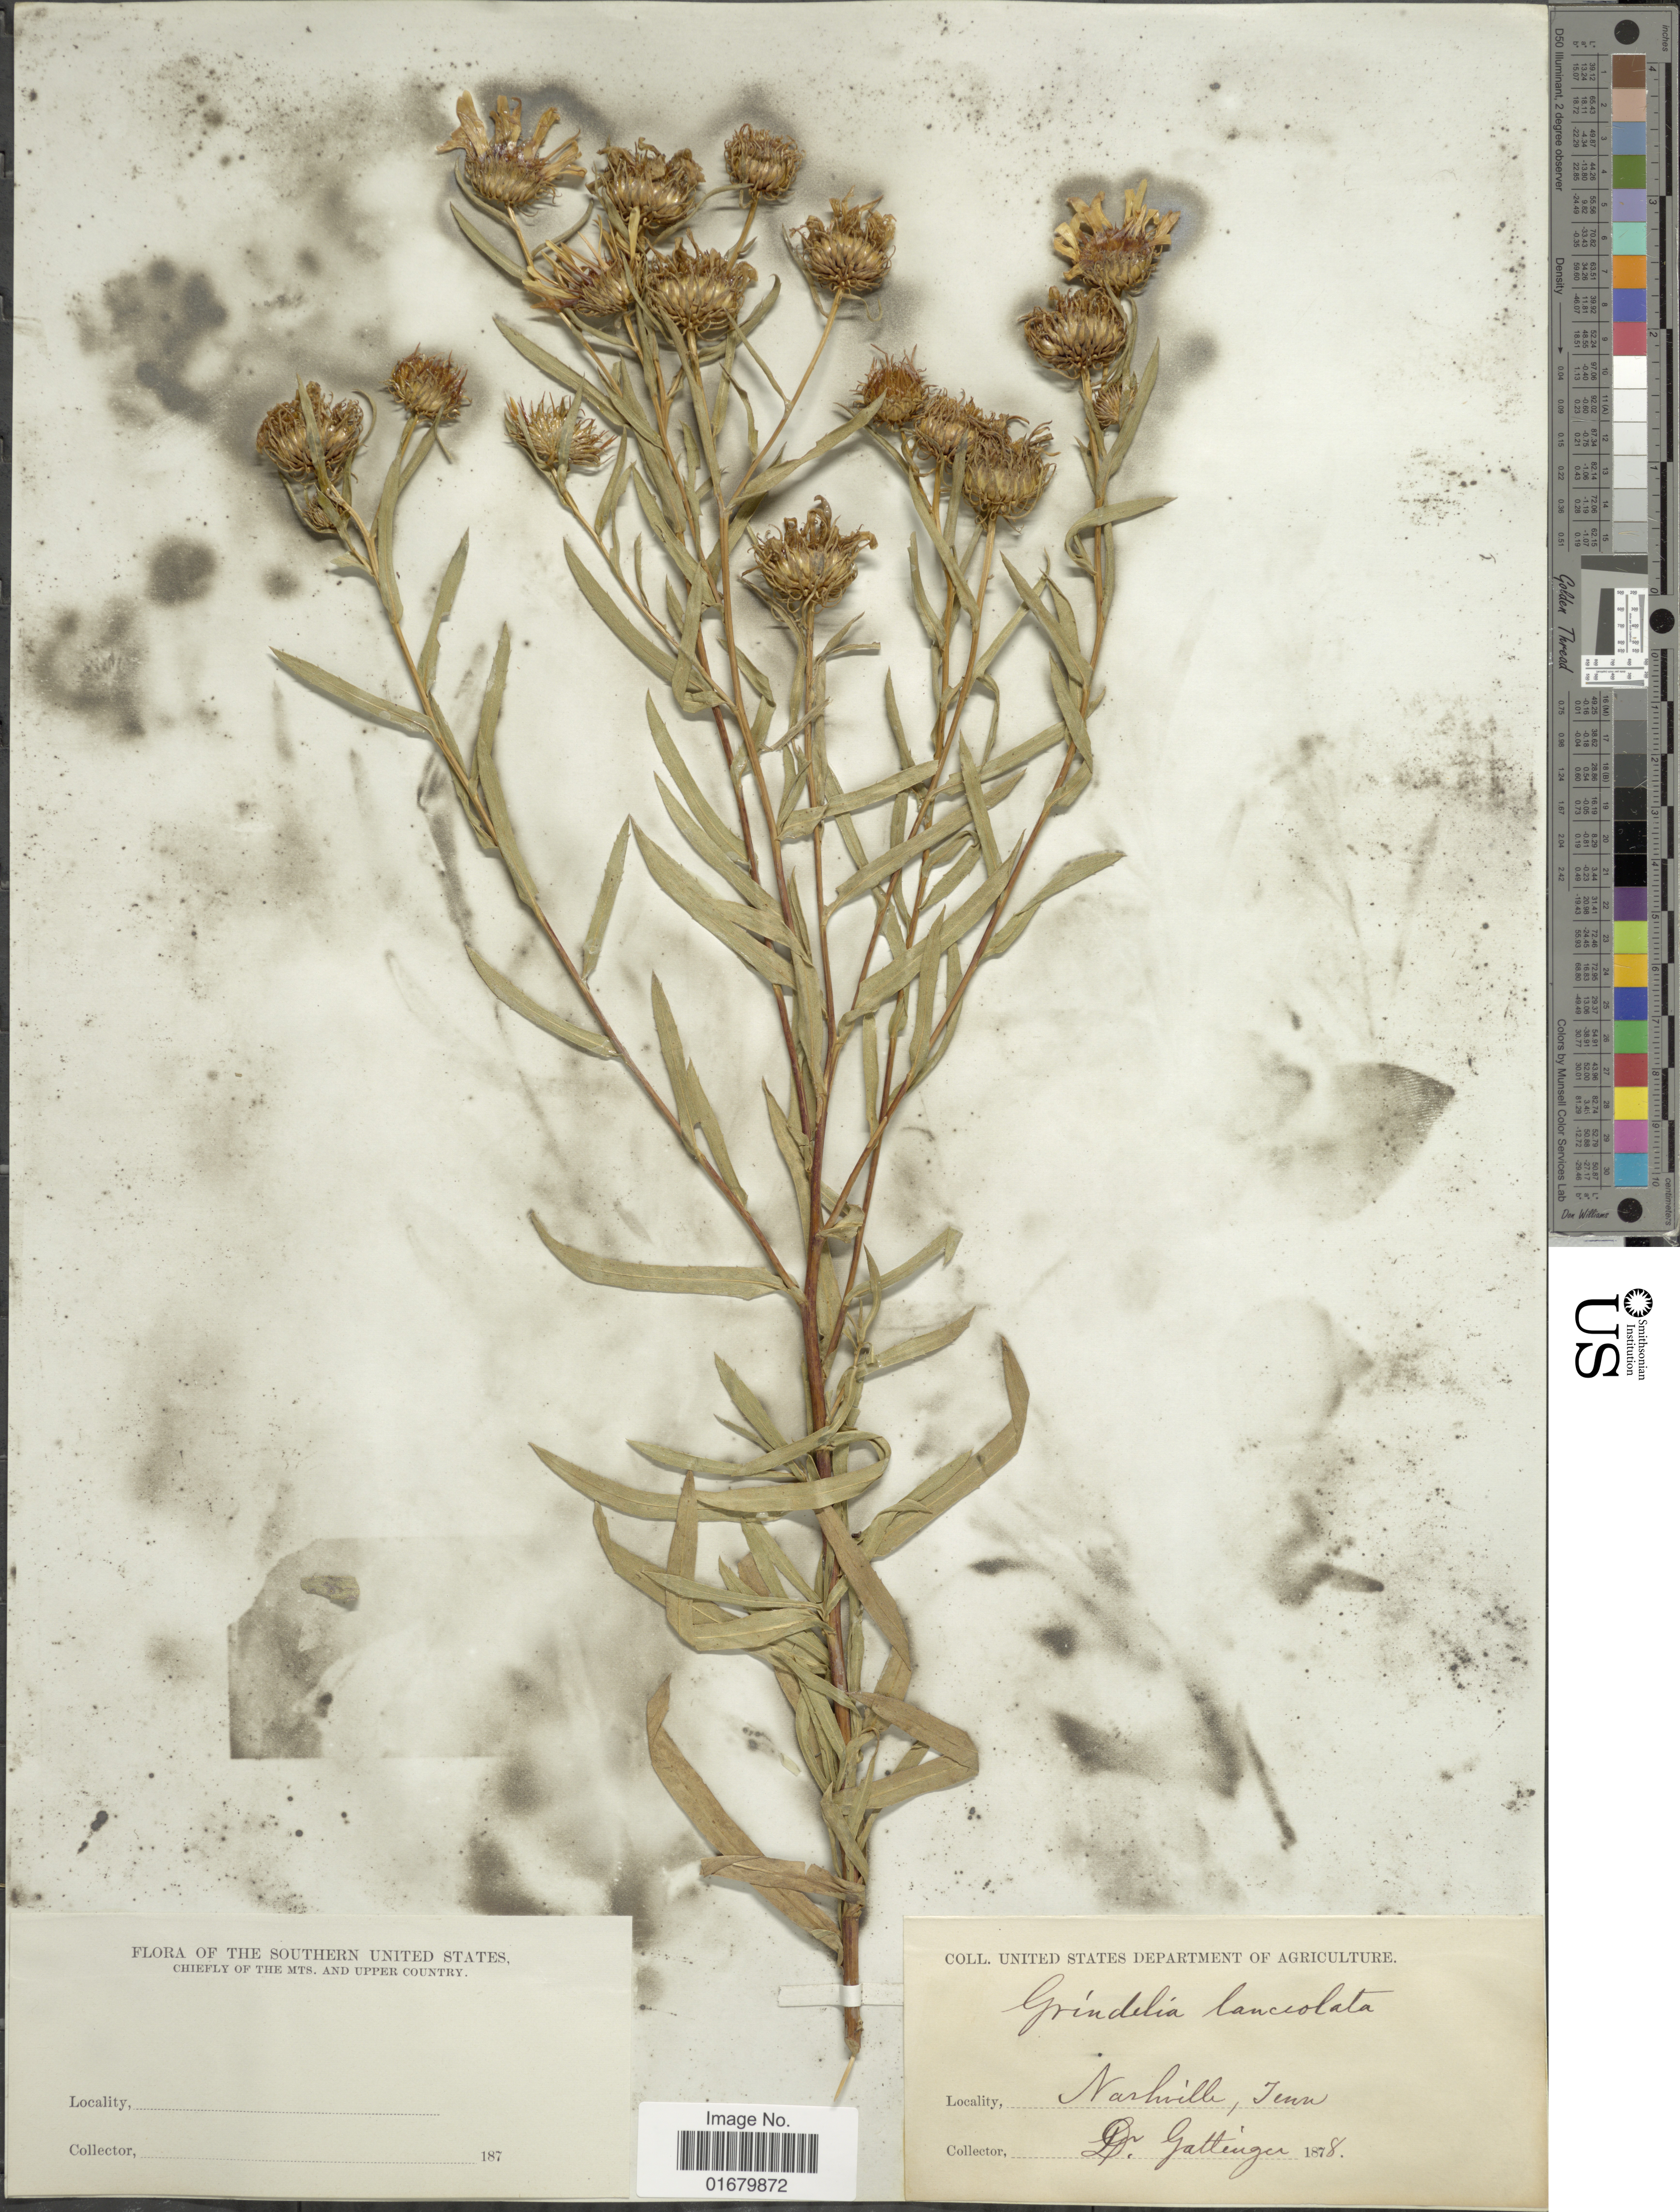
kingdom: Plantae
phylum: Tracheophyta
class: Magnoliopsida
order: Asterales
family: Asteraceae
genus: Grindelia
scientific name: Grindelia lanceolata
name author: Nutt.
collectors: Gattinger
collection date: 1878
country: United States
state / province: Tennessee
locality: Nashville.